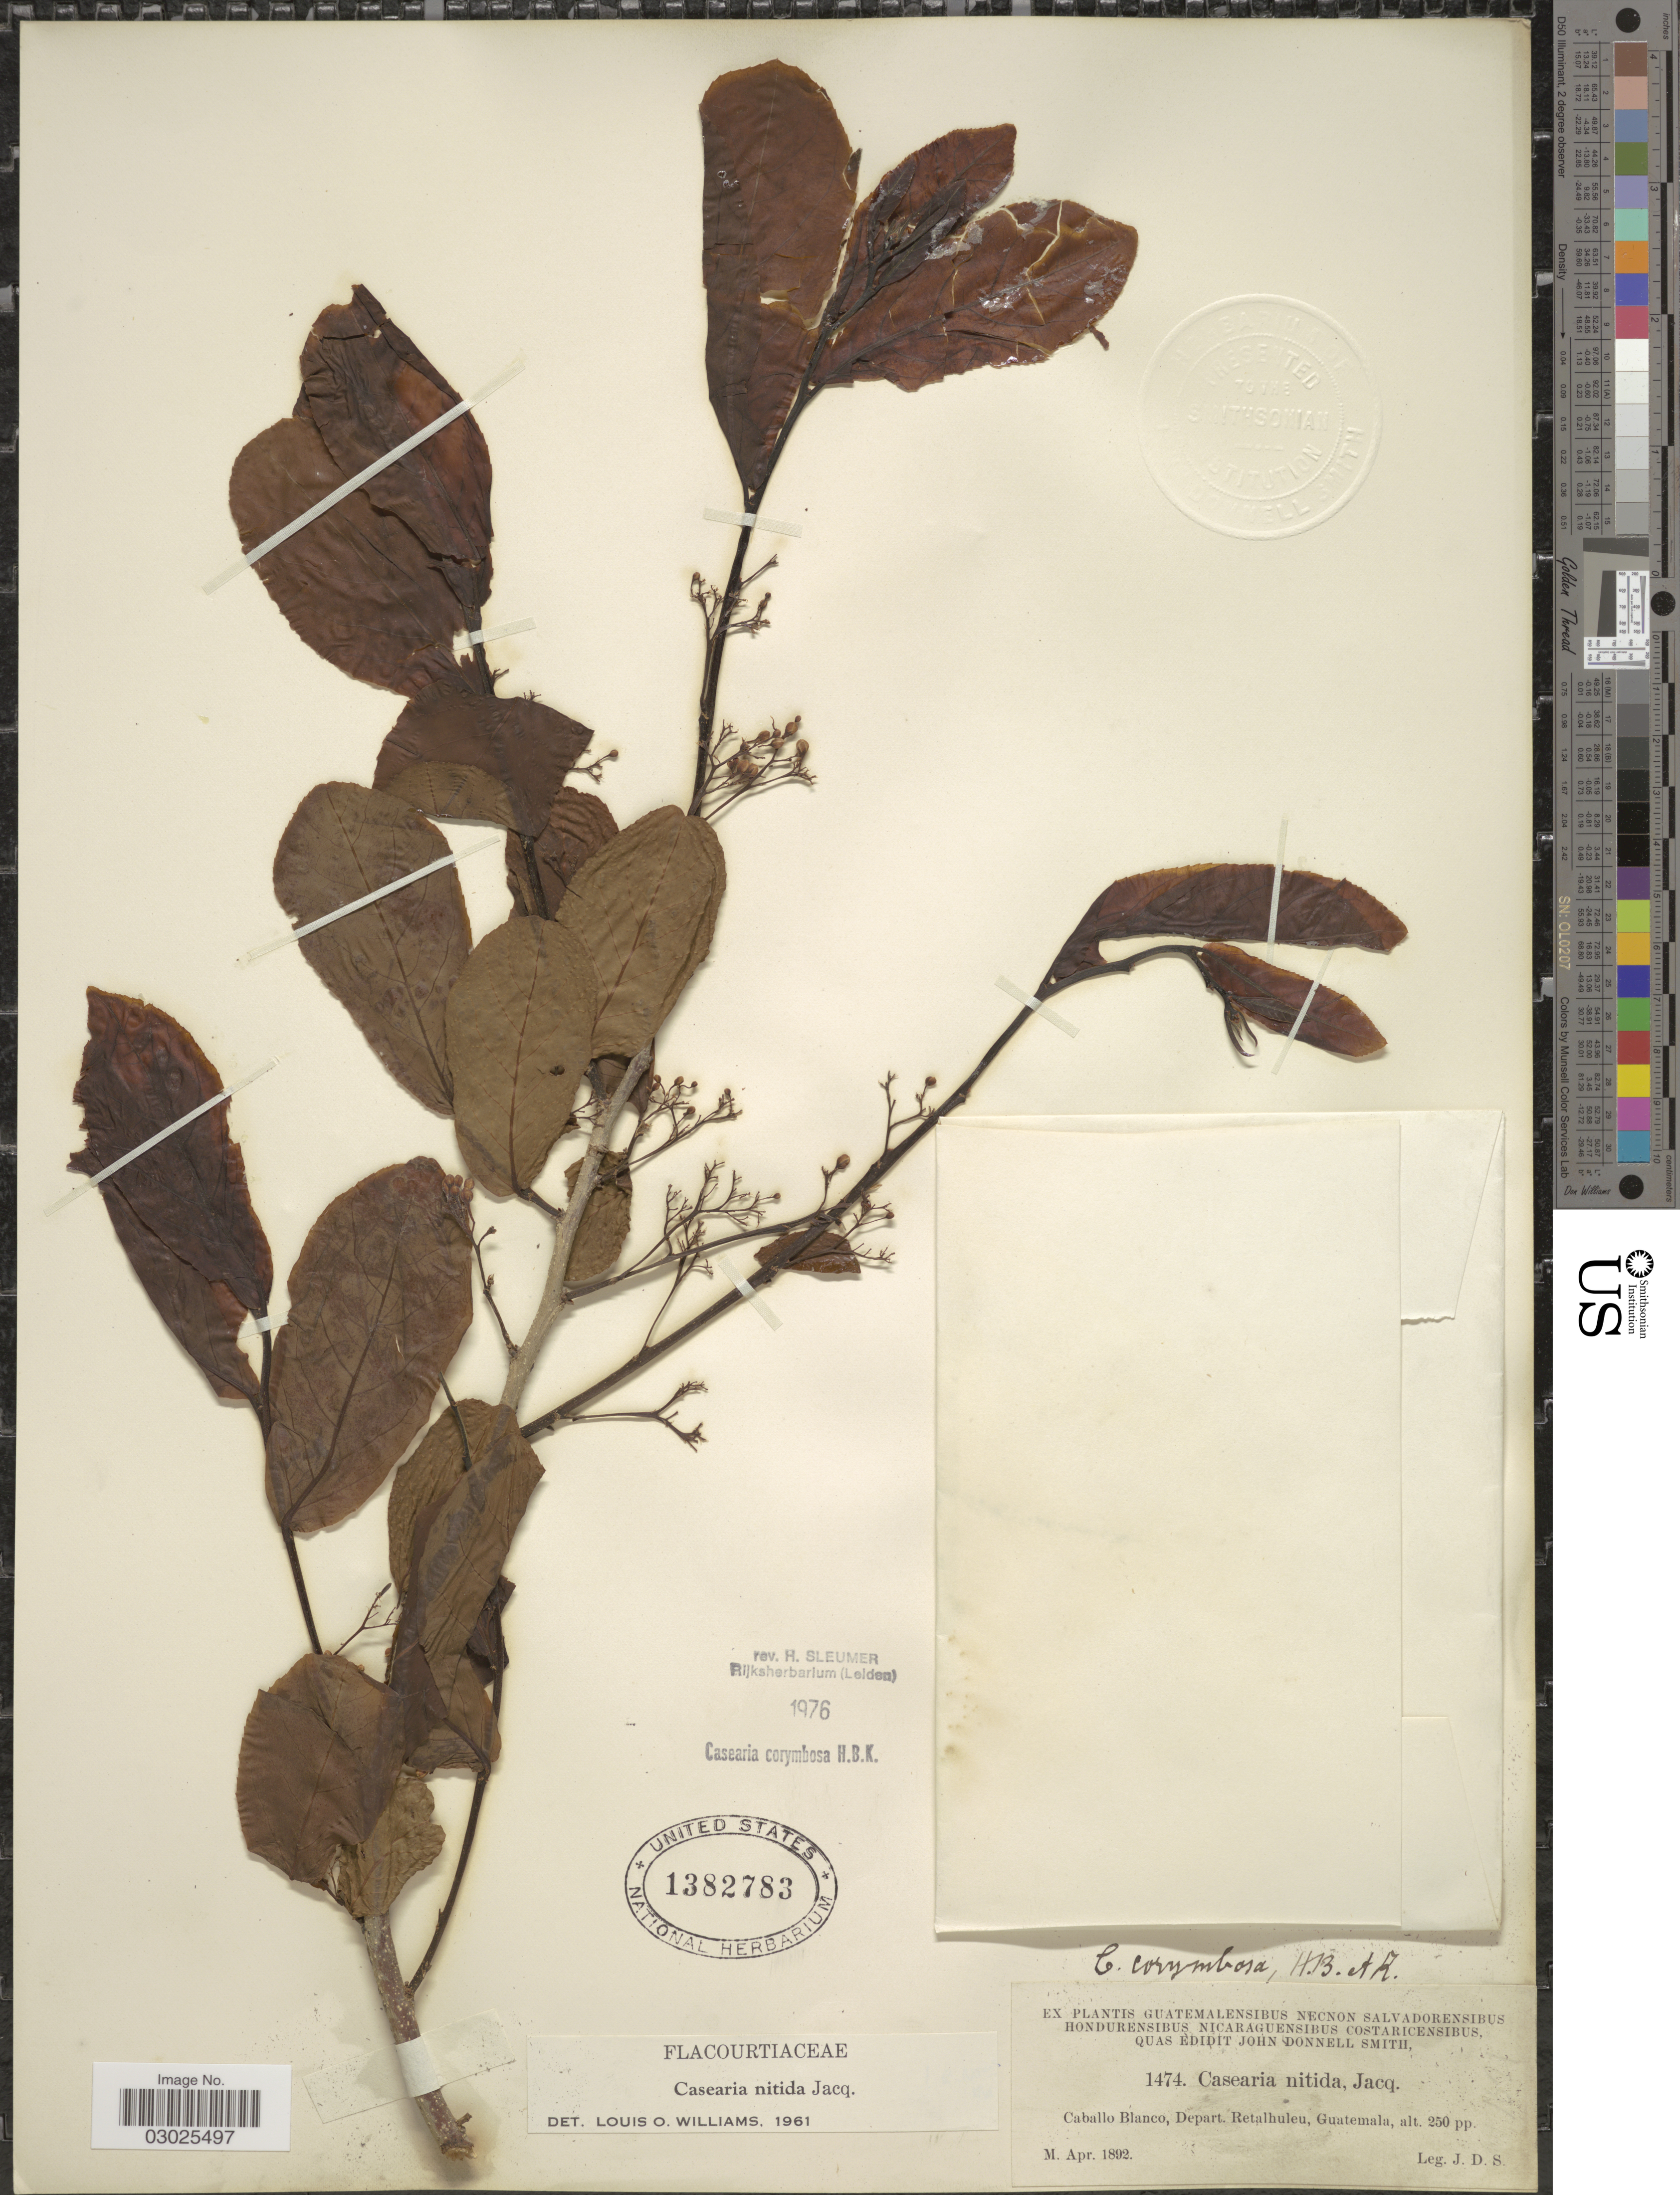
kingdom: Plantae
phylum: Tracheophyta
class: Magnoliopsida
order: Malpighiales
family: Salicaceae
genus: Casearia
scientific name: Casearia corymbosa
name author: Kunth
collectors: J. Donnell Smith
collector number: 1474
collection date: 1892-04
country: Guatemala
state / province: Retalhuleu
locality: Caballo Blanco, Depart. Retalhuleu.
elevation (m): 76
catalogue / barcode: US 1382783